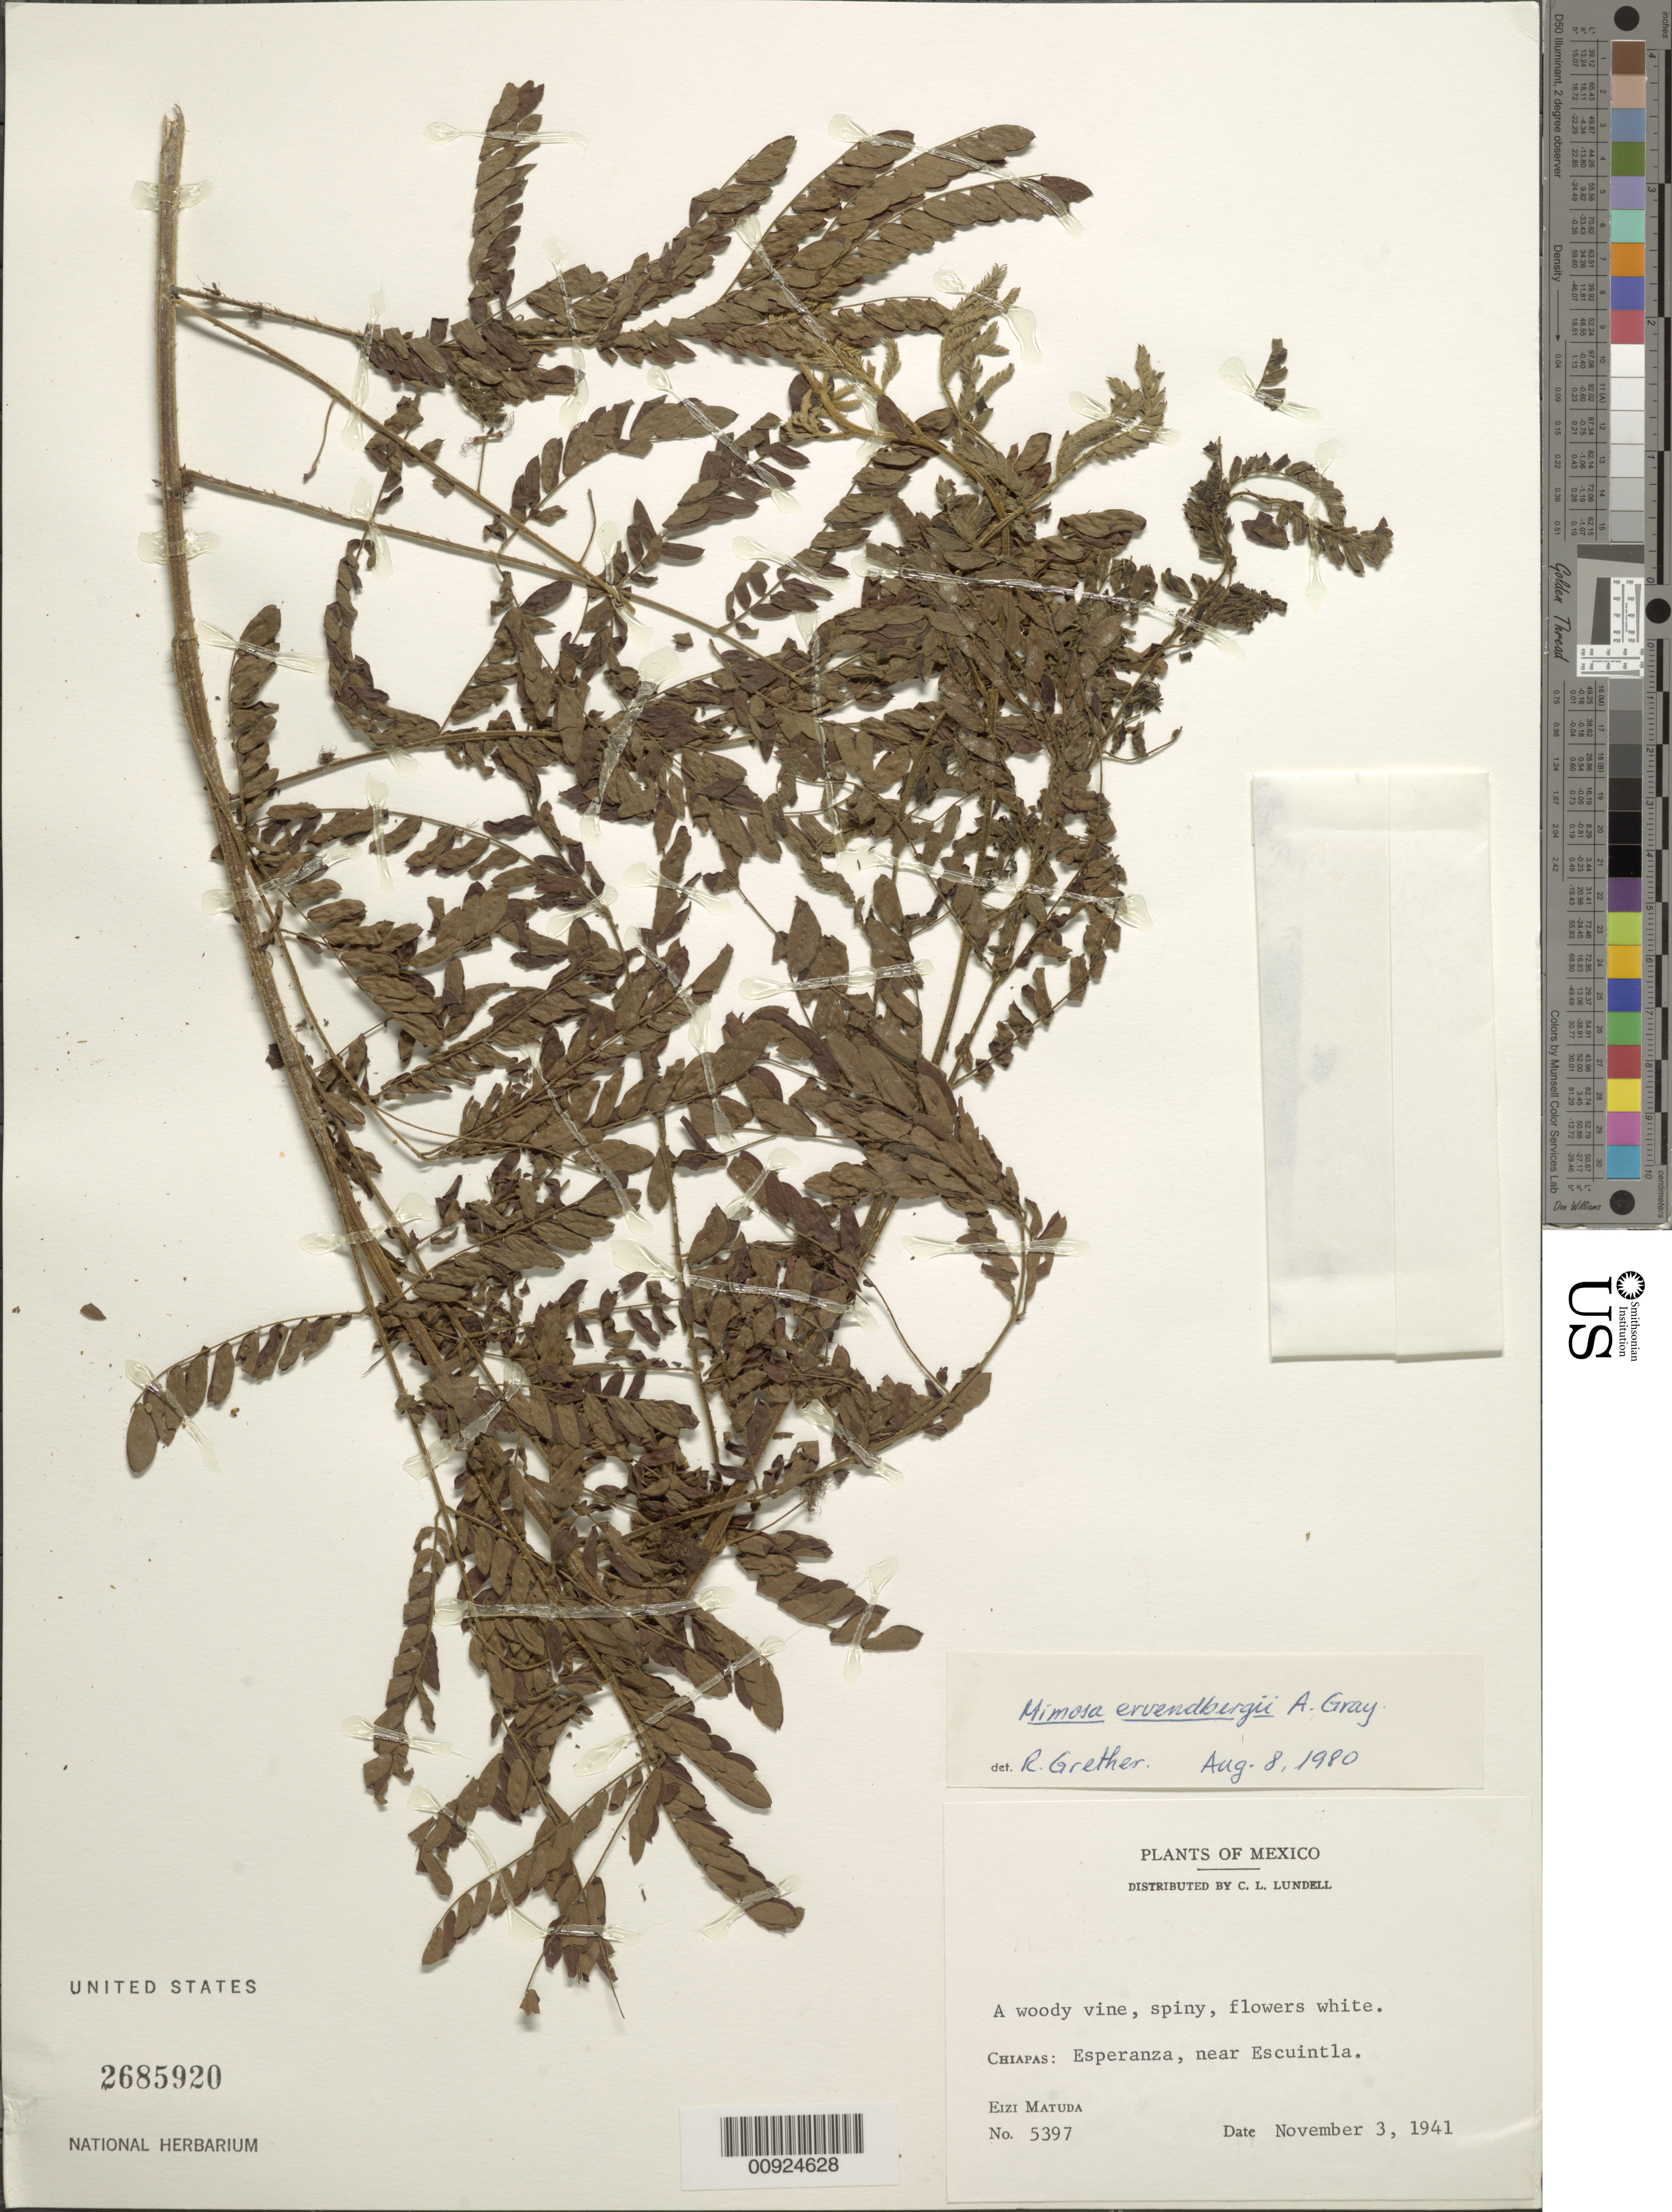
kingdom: Plantae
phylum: Tracheophyta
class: Magnoliopsida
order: Fabales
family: Fabaceae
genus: Mimosa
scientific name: Mimosa ervendbergii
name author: A. Gray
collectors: E. Matuda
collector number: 5397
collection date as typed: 03 Nov 1941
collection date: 1941-11-03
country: Mexico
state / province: Chiapas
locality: Chiapas: Esperanza, near Escuintla.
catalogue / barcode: US 2685920